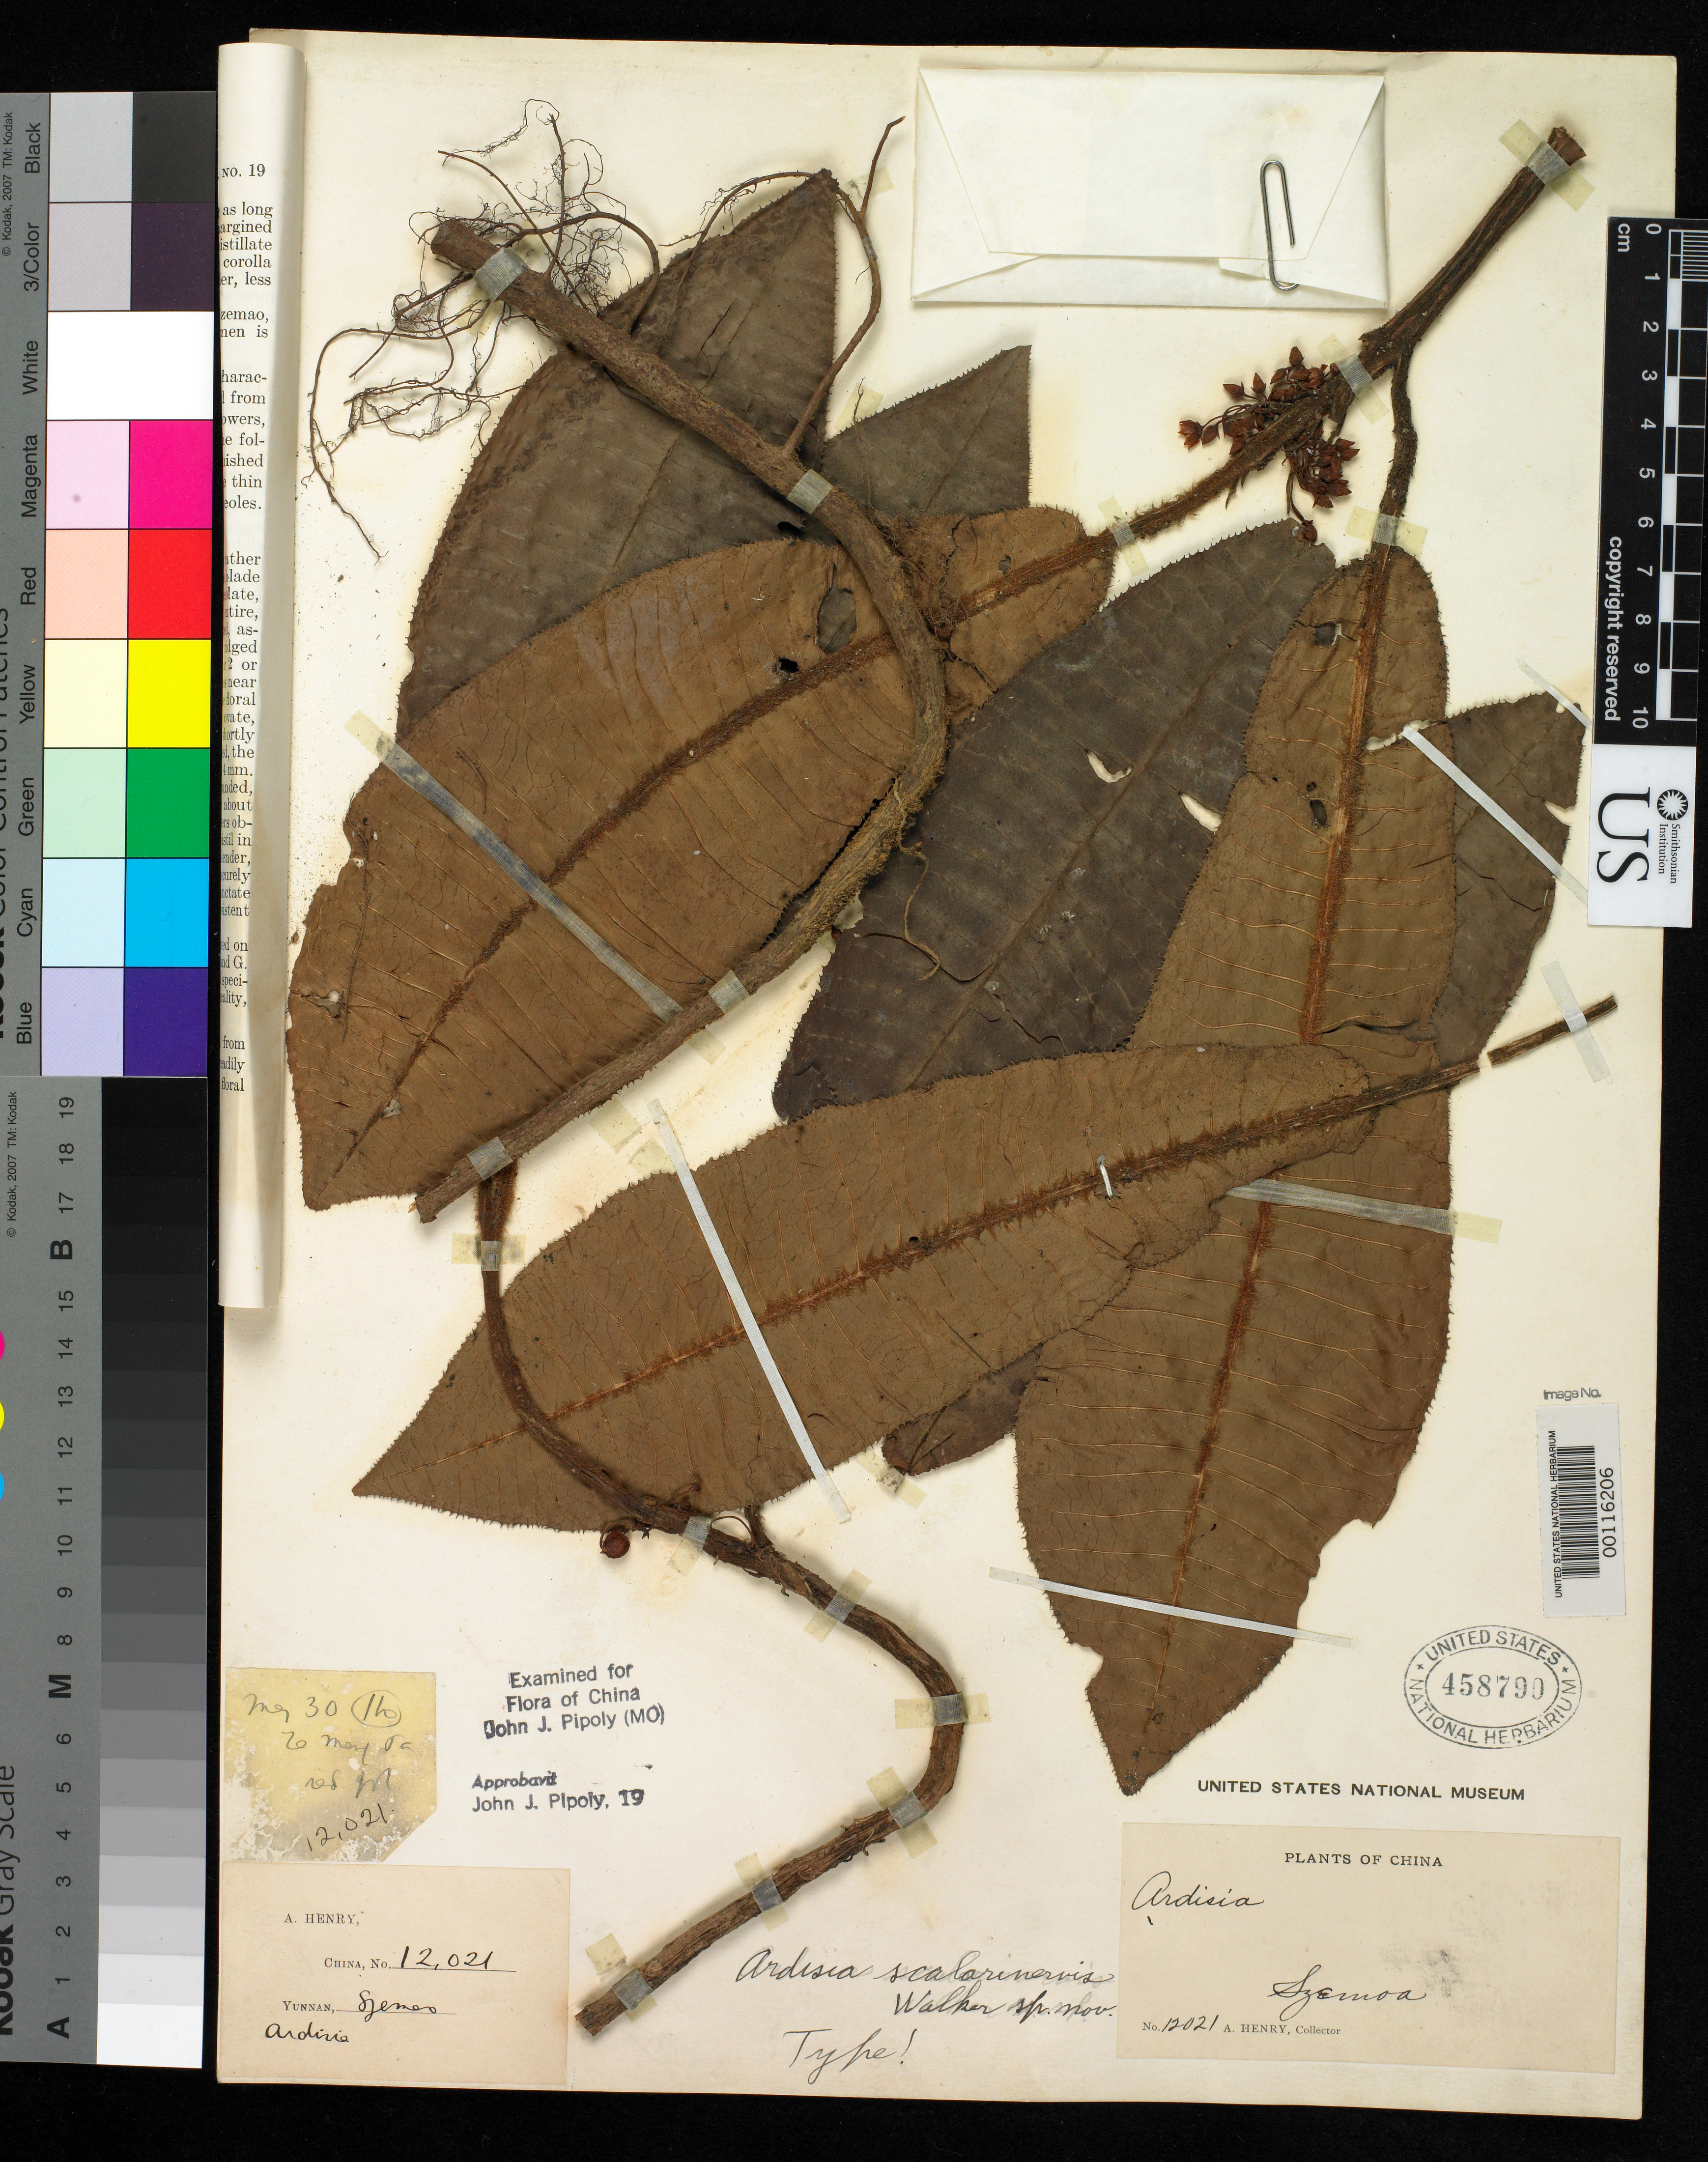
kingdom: Plantae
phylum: Tracheophyta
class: Magnoliopsida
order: Ericales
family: Primulaceae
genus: Ardisia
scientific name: Ardisia scalarinervis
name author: E. Walker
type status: Holotype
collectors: A. Henry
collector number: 12021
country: China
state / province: Yunnan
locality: Szemao.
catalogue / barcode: US 458790